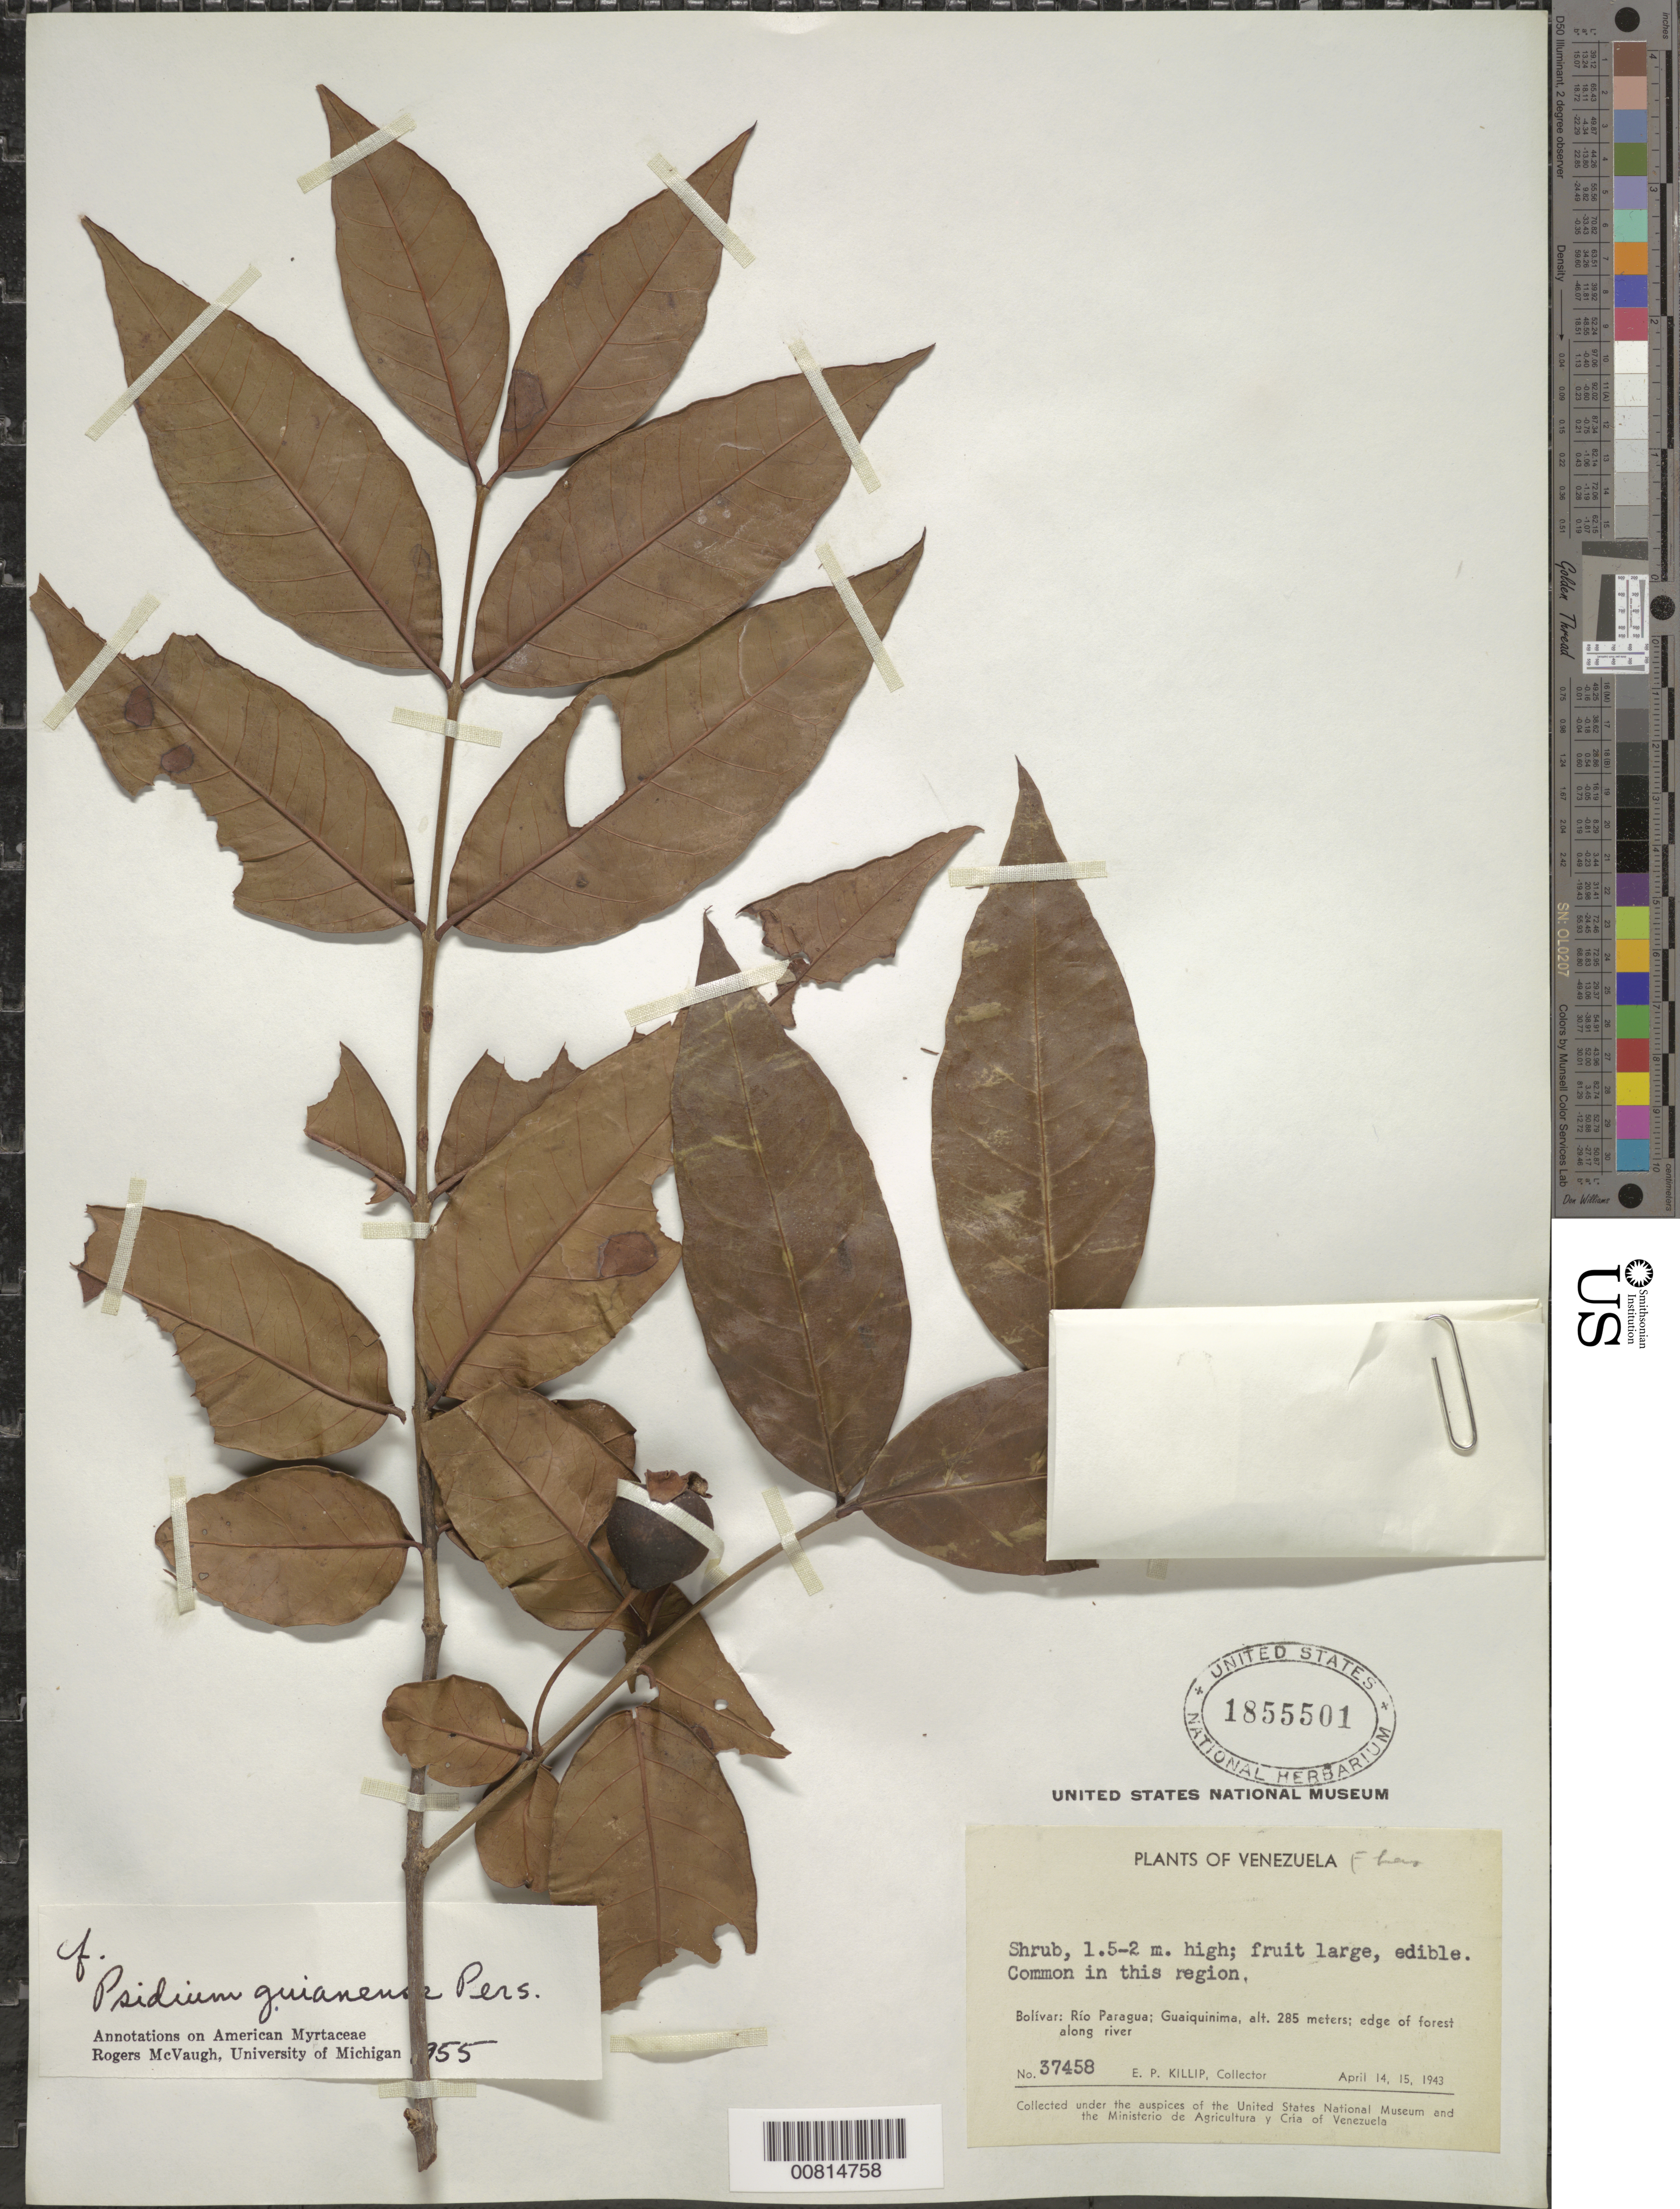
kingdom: Plantae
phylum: Tracheophyta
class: Magnoliopsida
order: Myrtales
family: Myrtaceae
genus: Psidium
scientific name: Psidium guineense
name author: Sw.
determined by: McVaugh, R.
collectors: E. P. Killip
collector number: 37458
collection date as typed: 14-Apr-43 to 15-Apr-43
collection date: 1943-04-14/1943-04-15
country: Venezuela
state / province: Bolívar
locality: Guaiquinima, Río Paragua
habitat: Edge of forest along river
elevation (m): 285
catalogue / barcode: US 1855501